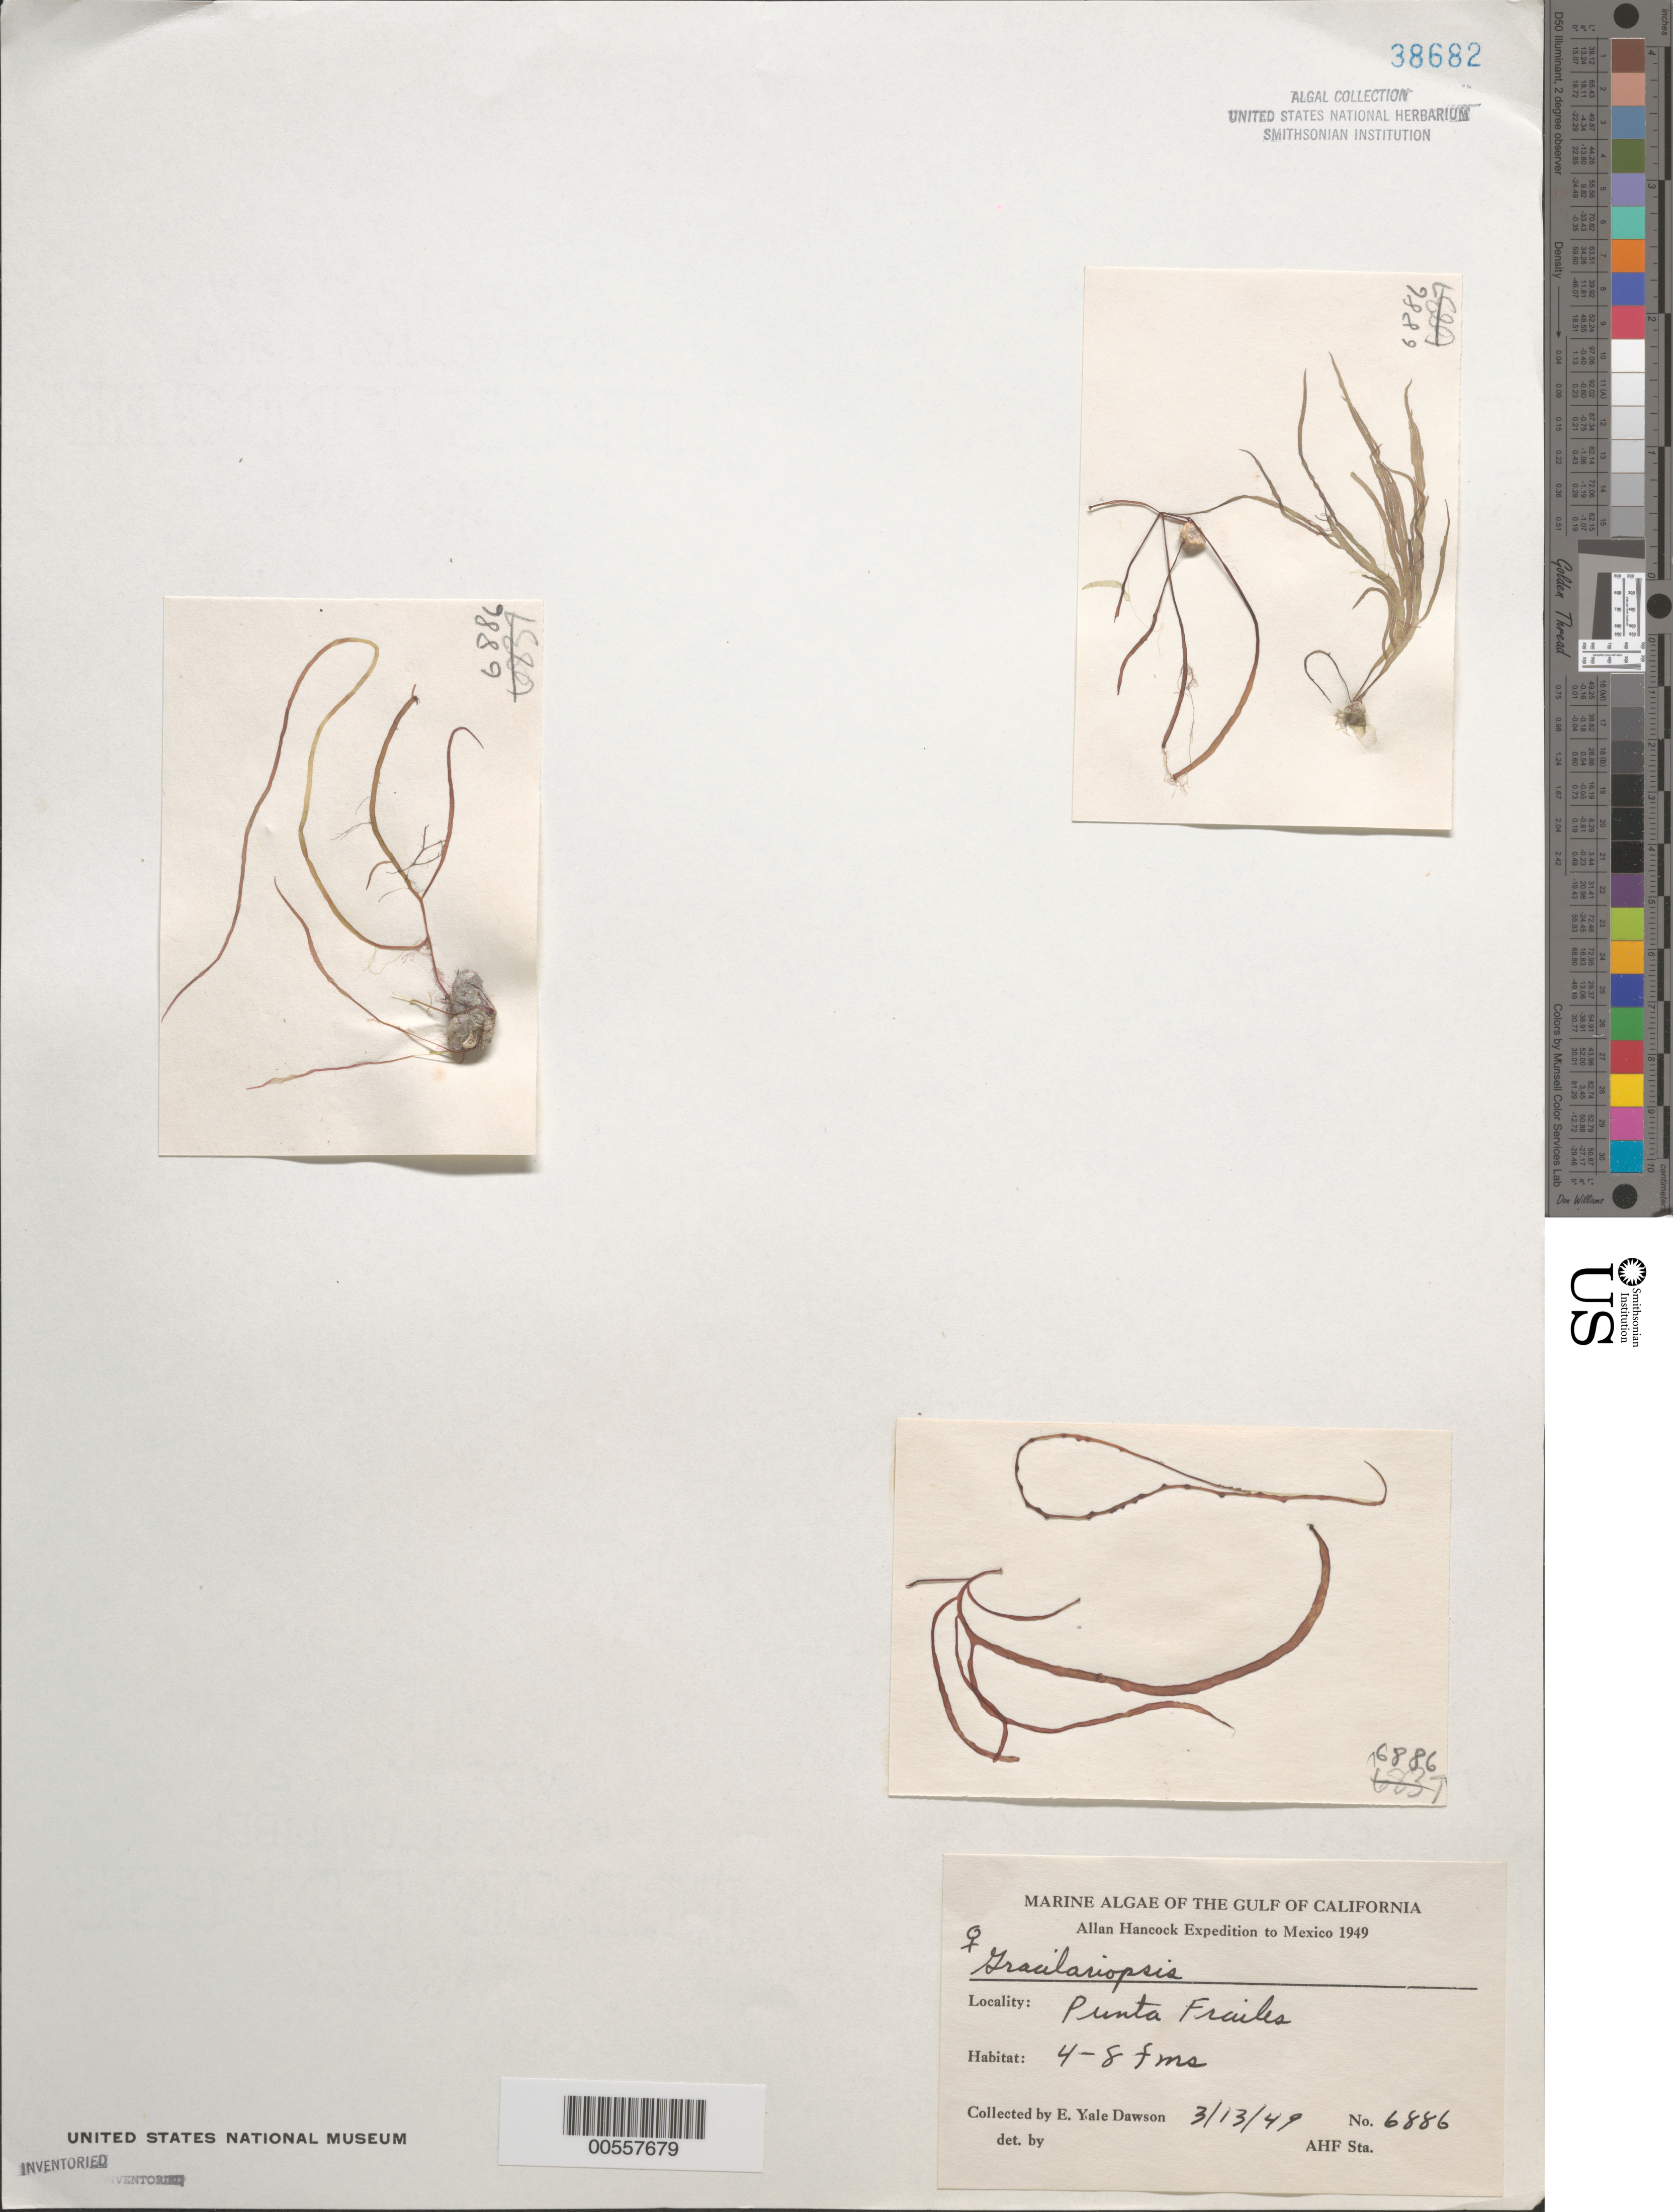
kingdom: Plantae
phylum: Rhodophyta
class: Florideophyceae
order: Gracilariales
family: Gracilariaceae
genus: Gracilaria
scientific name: Gracilaria sp.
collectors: E. Y. Dawson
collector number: EYD 6886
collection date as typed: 13 Mar 1949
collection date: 1949-03-13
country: Mexico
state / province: Baja California Sur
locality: Punta Los Frailes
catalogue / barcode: US 38682